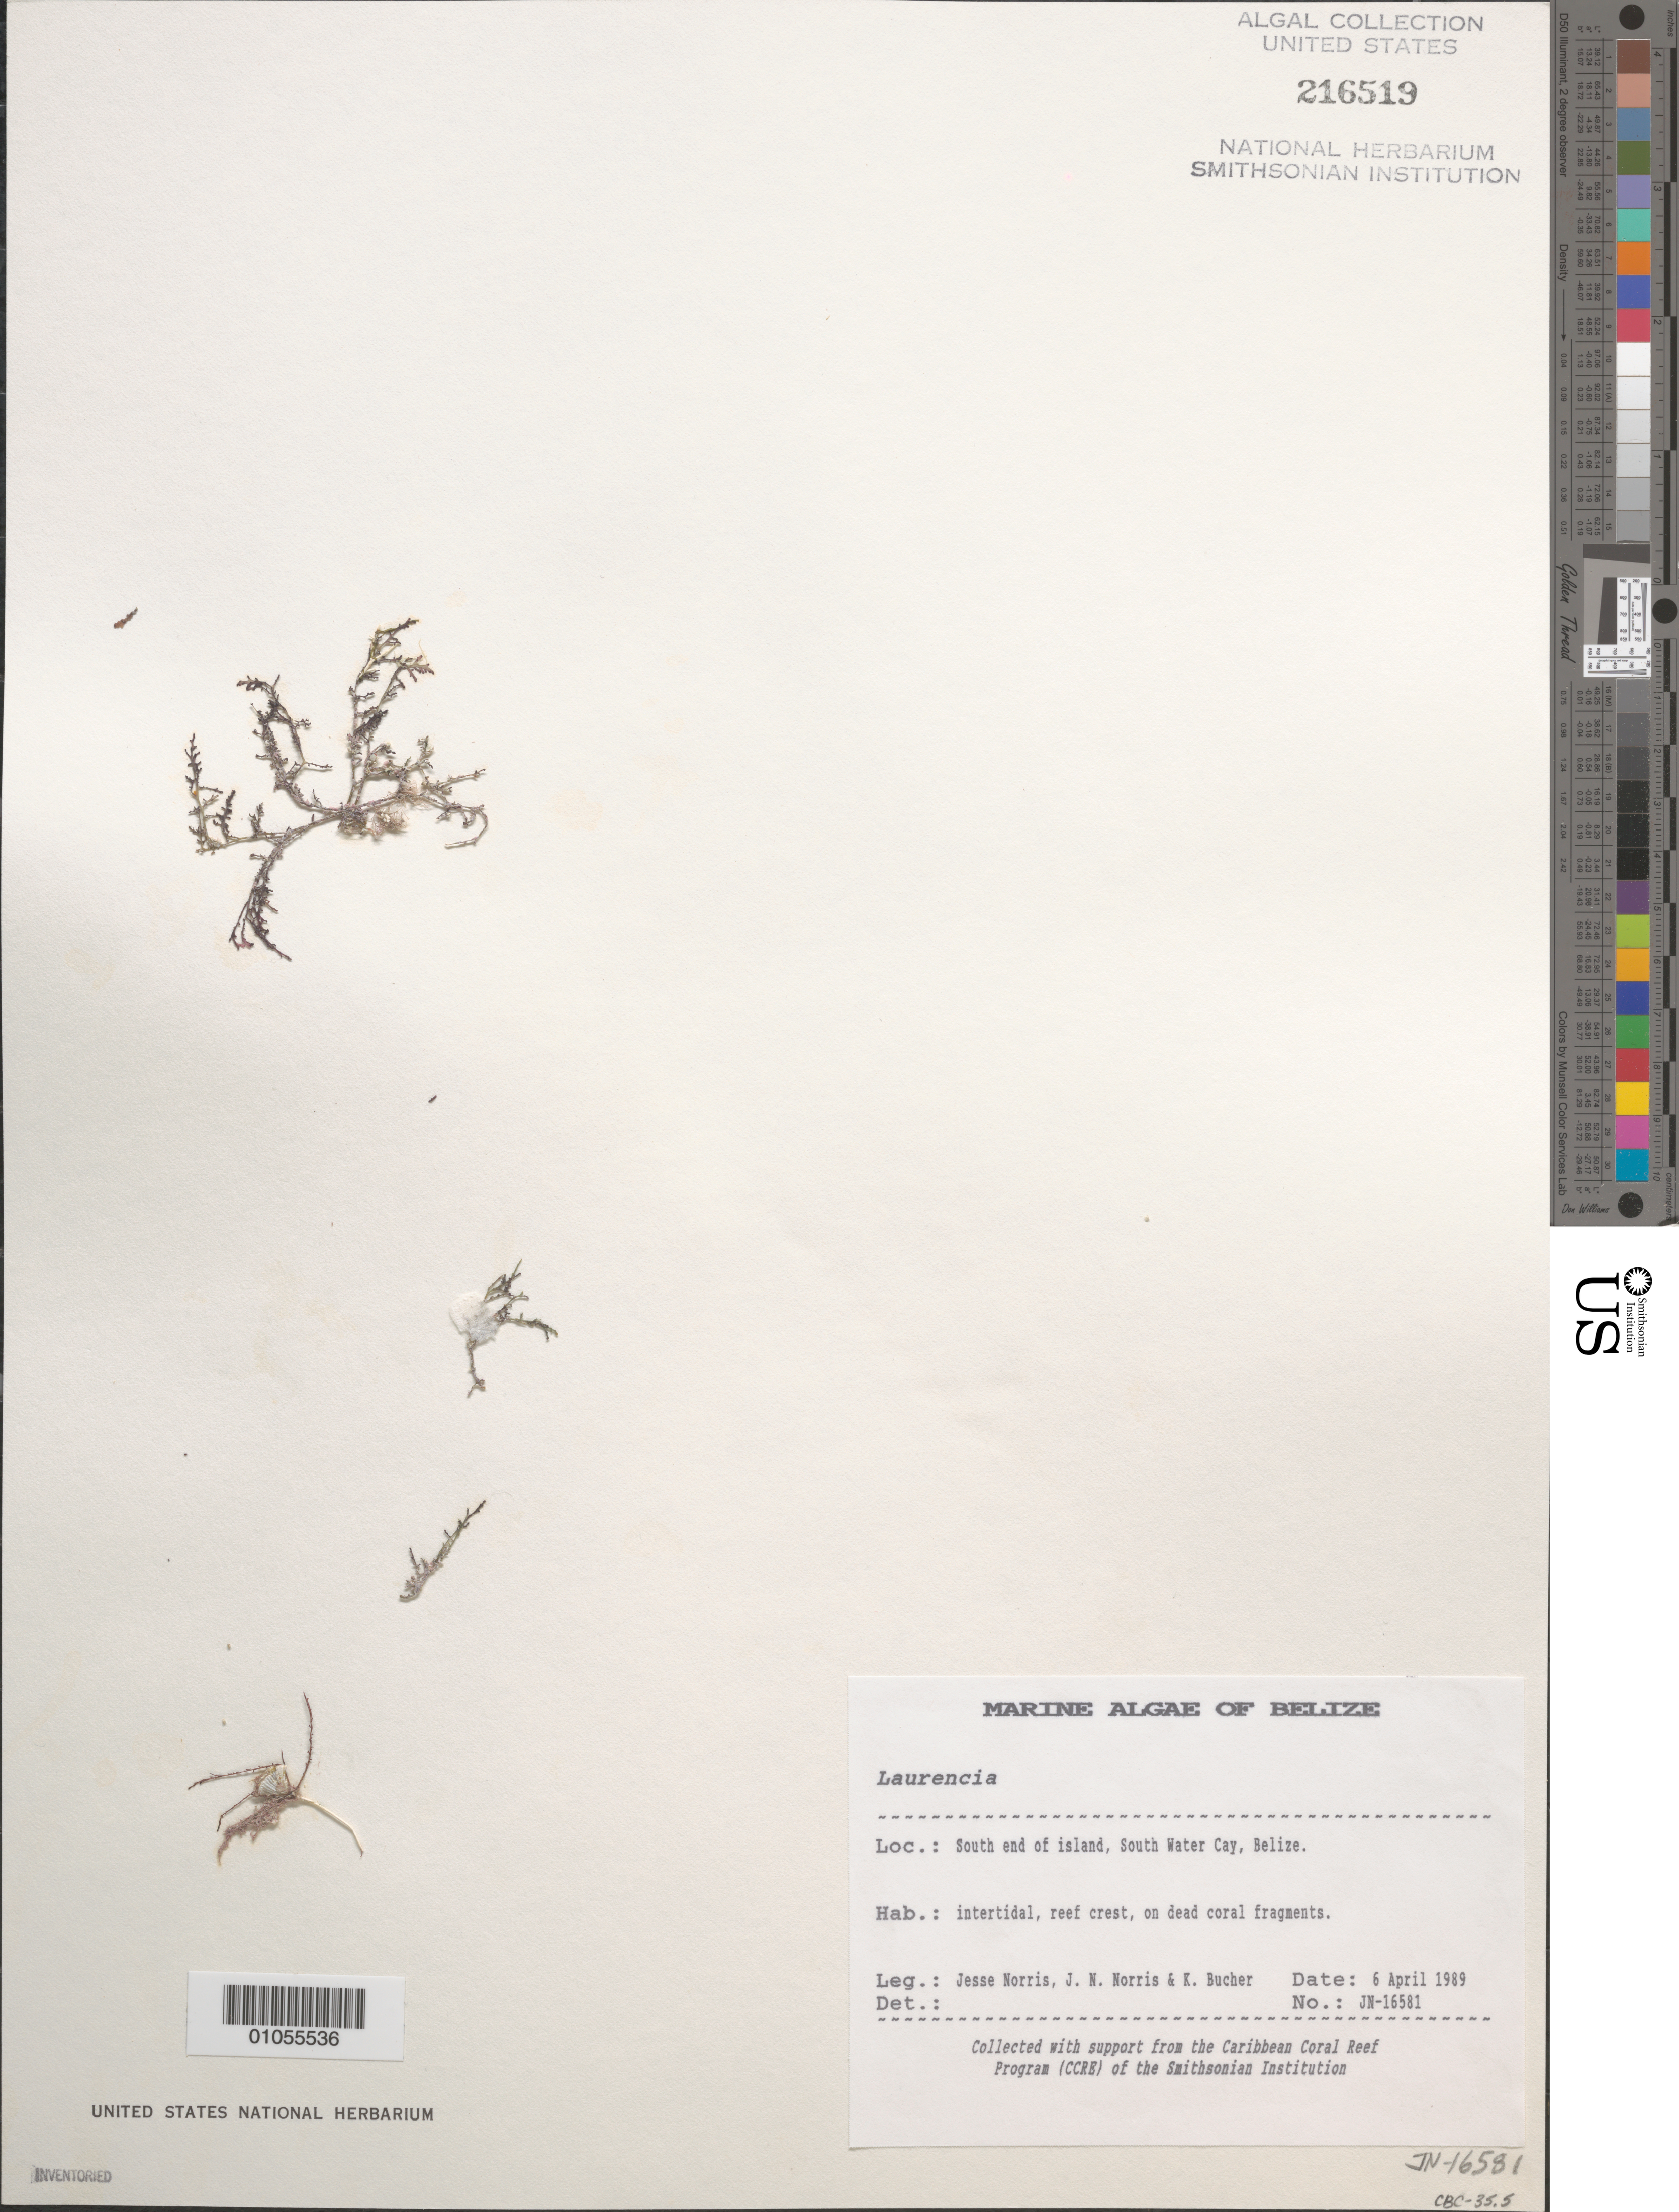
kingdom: Plantae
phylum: Rhodophyta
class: Florideophyceae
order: Ceramiales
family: Rhodomelaceae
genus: Laurencia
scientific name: Laurencia sp.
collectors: J. N. Norris, K. E. Bucher & J. A. Norris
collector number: JN-16581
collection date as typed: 06 Apr 1989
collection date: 1989-04-06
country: Belize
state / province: Stann Creek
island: South Water Cay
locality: South end of island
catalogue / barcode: US 216519